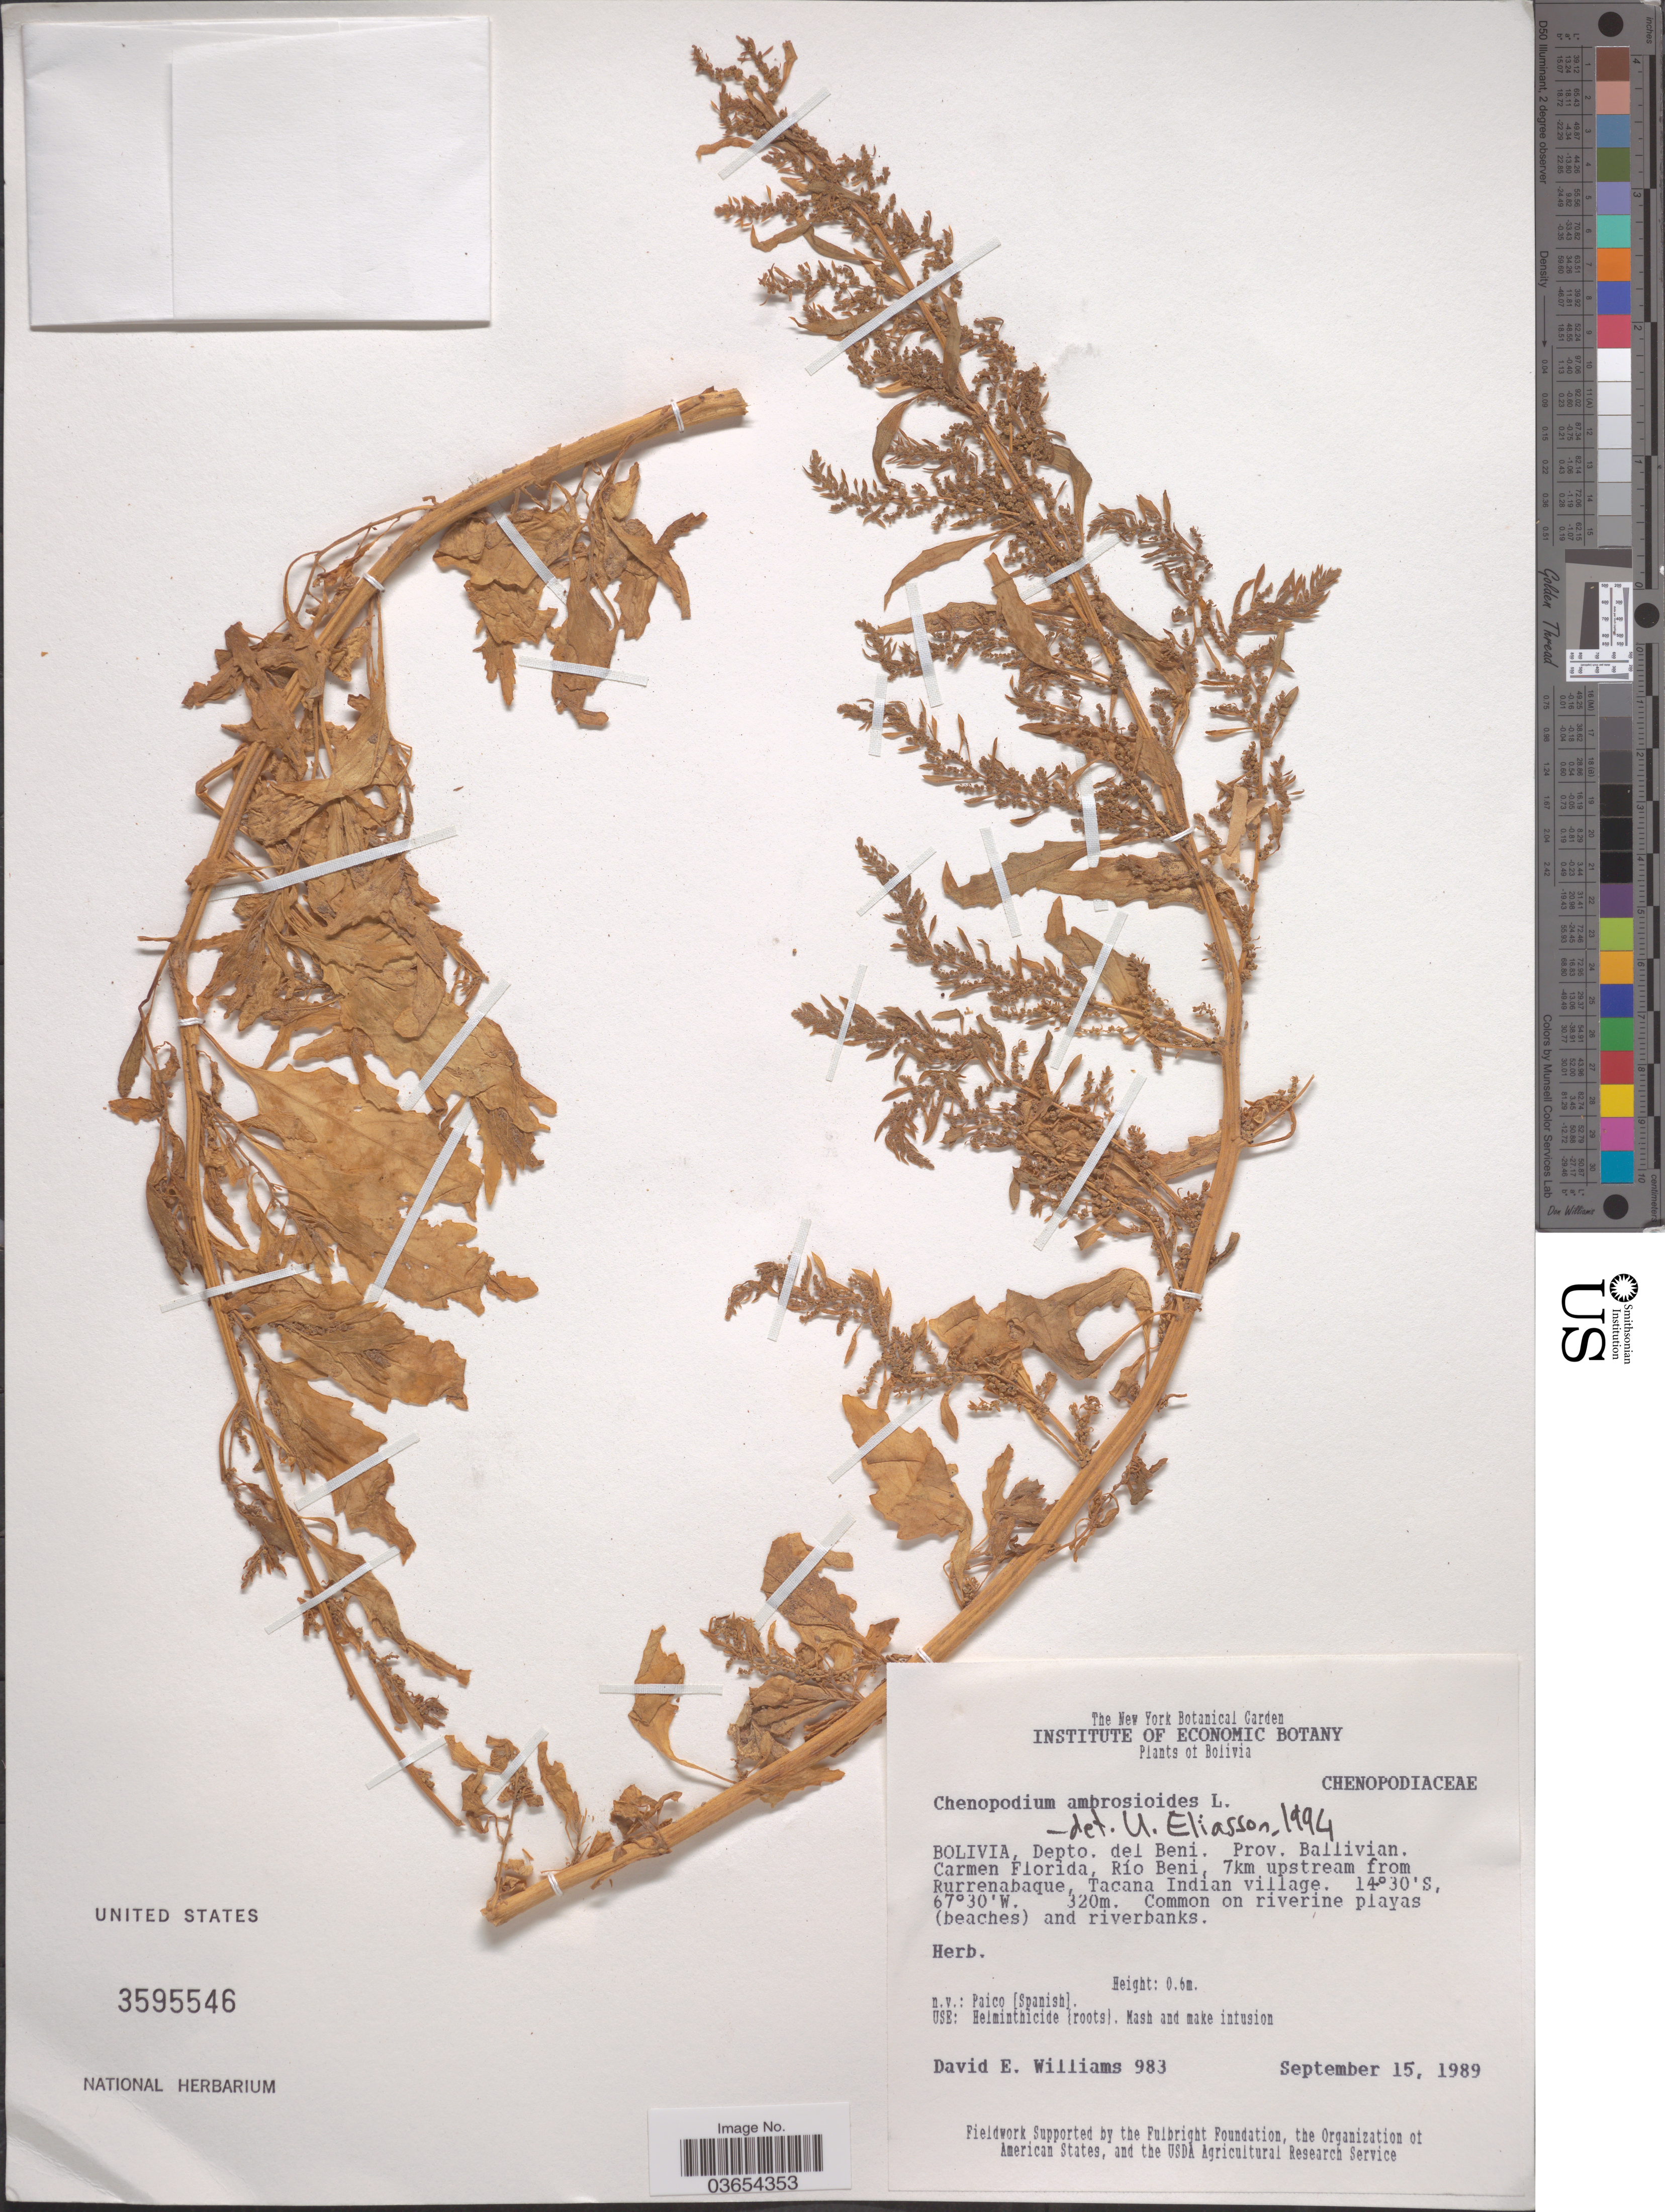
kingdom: Plantae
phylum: Tracheophyta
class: Magnoliopsida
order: Caryophyllales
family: Amaranthaceae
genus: Chenopodium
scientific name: Chenopodium ambrosioides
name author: L.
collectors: D. E. Williams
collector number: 983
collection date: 1989-09-15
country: Bolivia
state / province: Beni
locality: Depto. del Beni. Prov. Ballivian. Carmen Florida, Río Beni, 7km upstream from Rurrenabaque, Tacana Indian village.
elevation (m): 320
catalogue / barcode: US 3595546